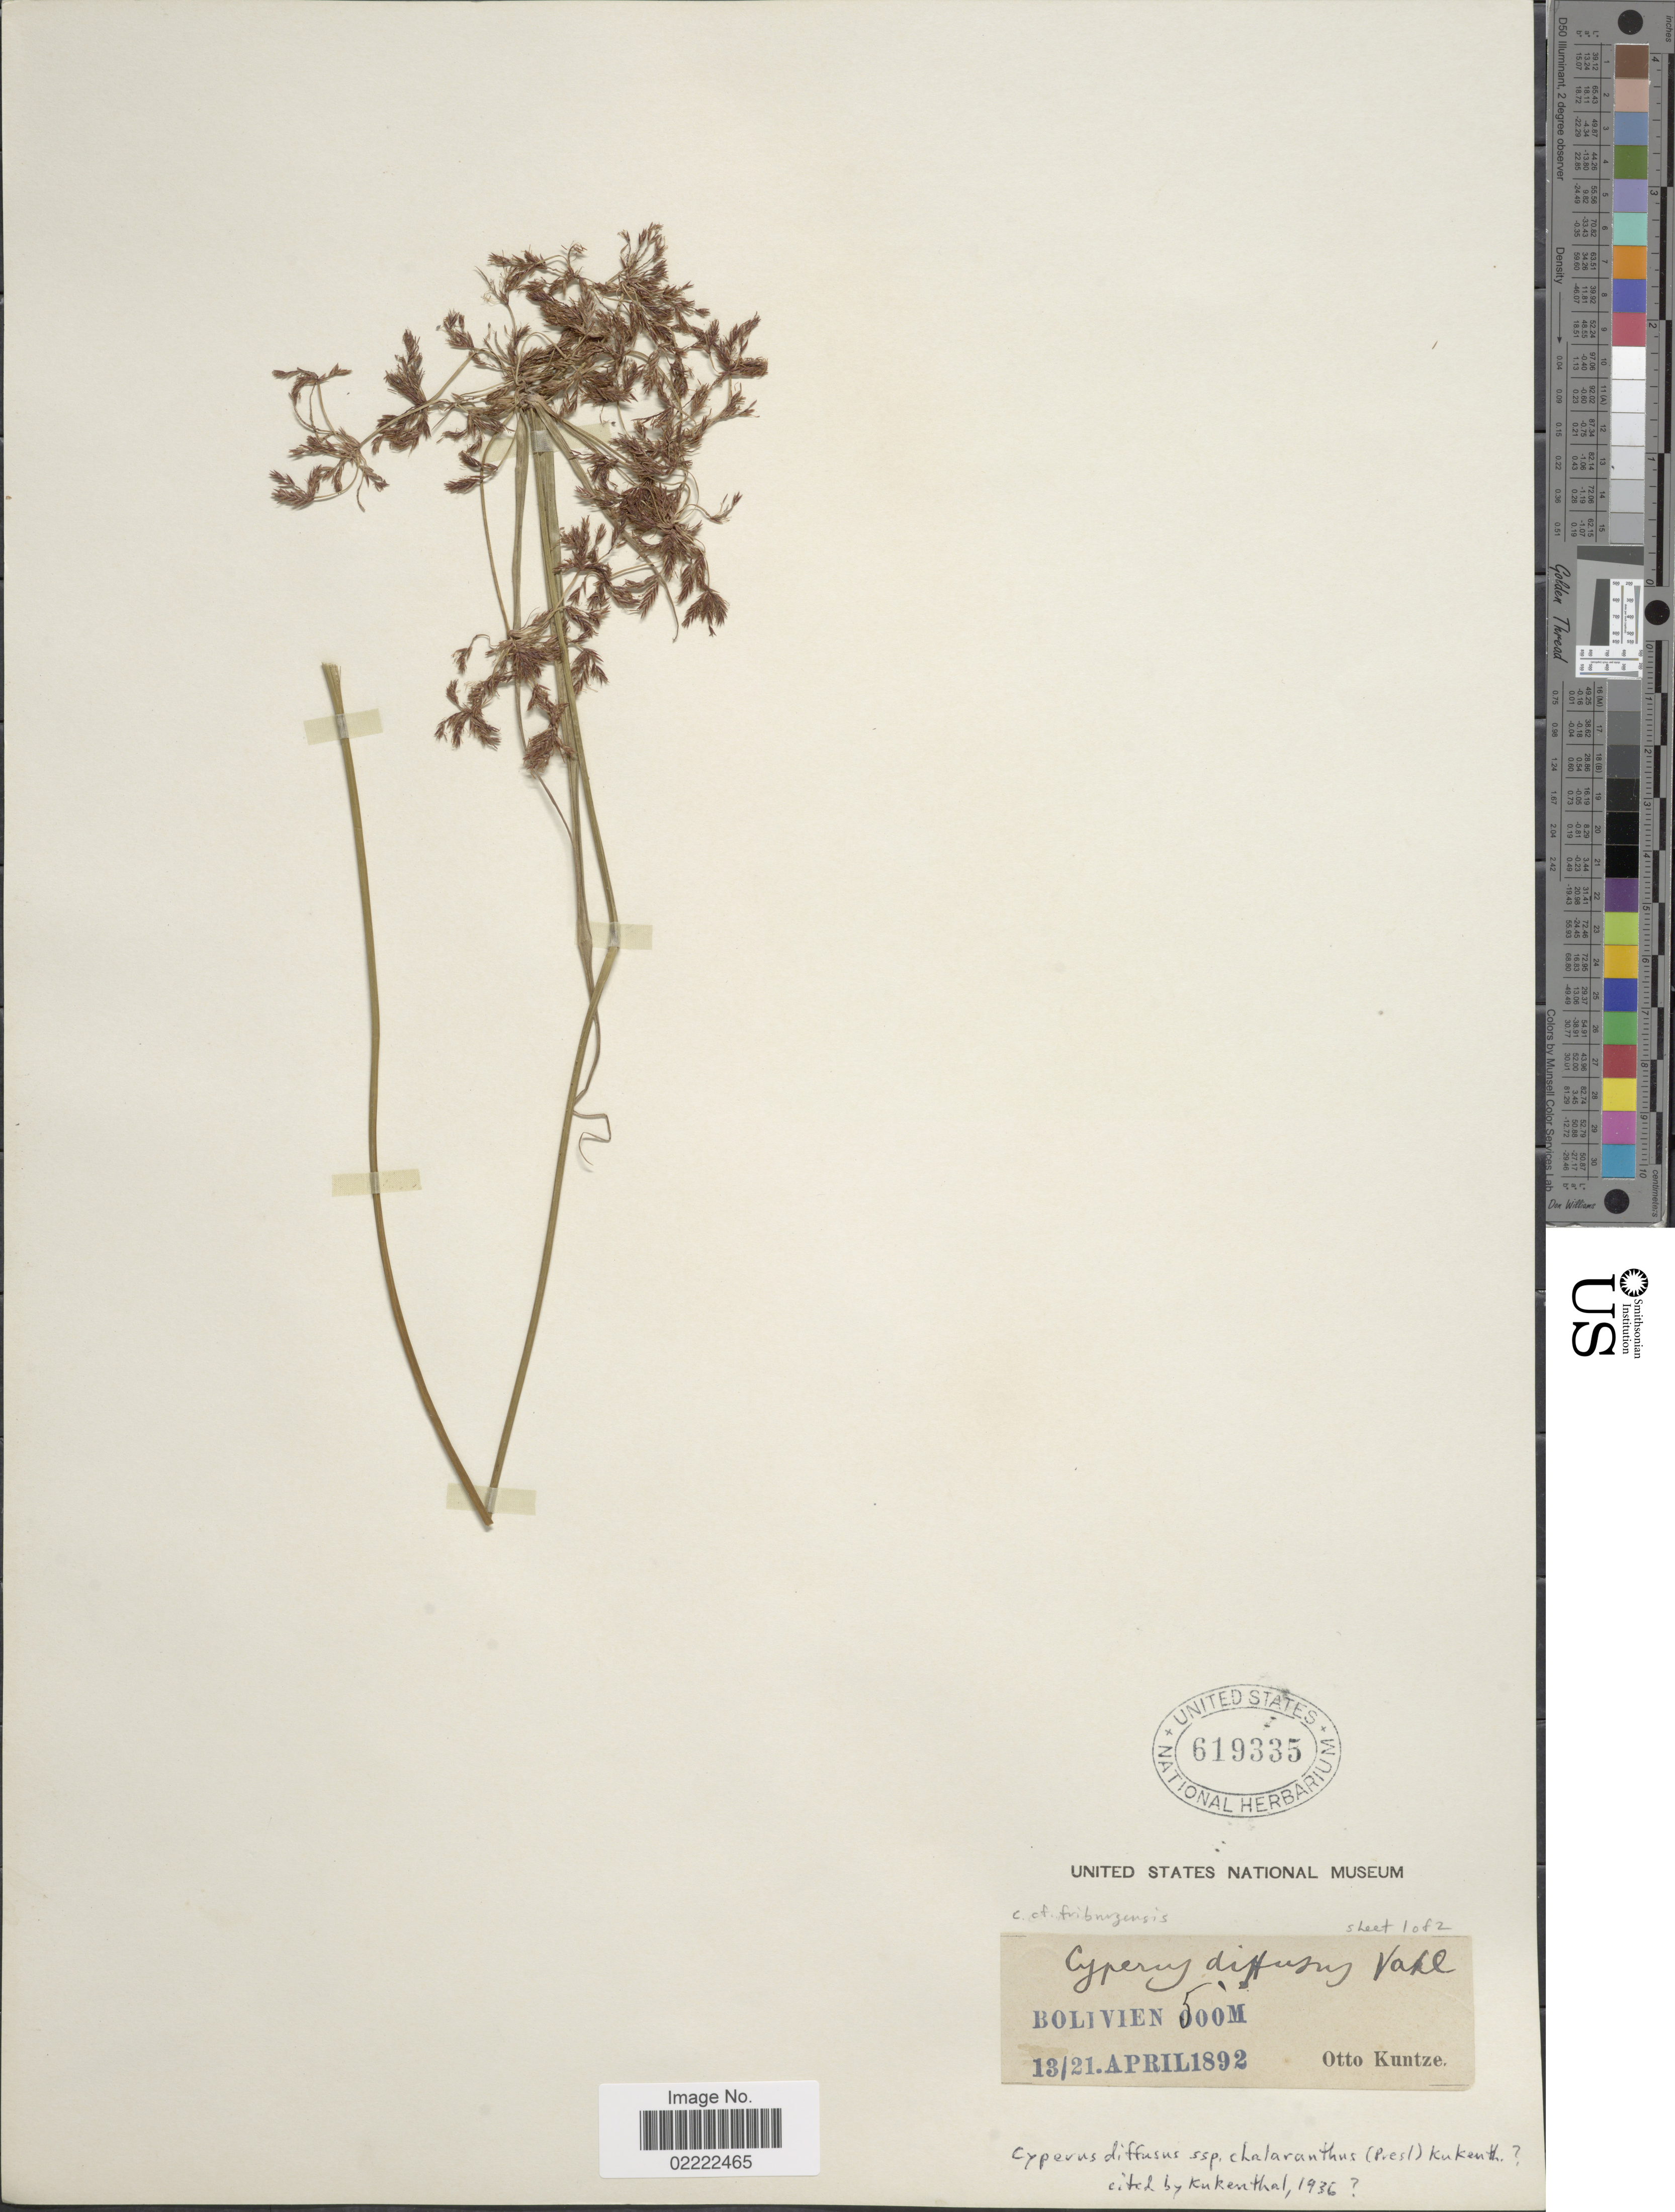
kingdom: Plantae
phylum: Tracheophyta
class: Liliopsida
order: Poales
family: Cyperaceae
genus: Cyperus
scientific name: Cyperus laxus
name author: Lam.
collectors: C.E.O. Kuntze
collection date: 1892-04-13/1892-04-21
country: Bolivia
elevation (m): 500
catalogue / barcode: US 619335